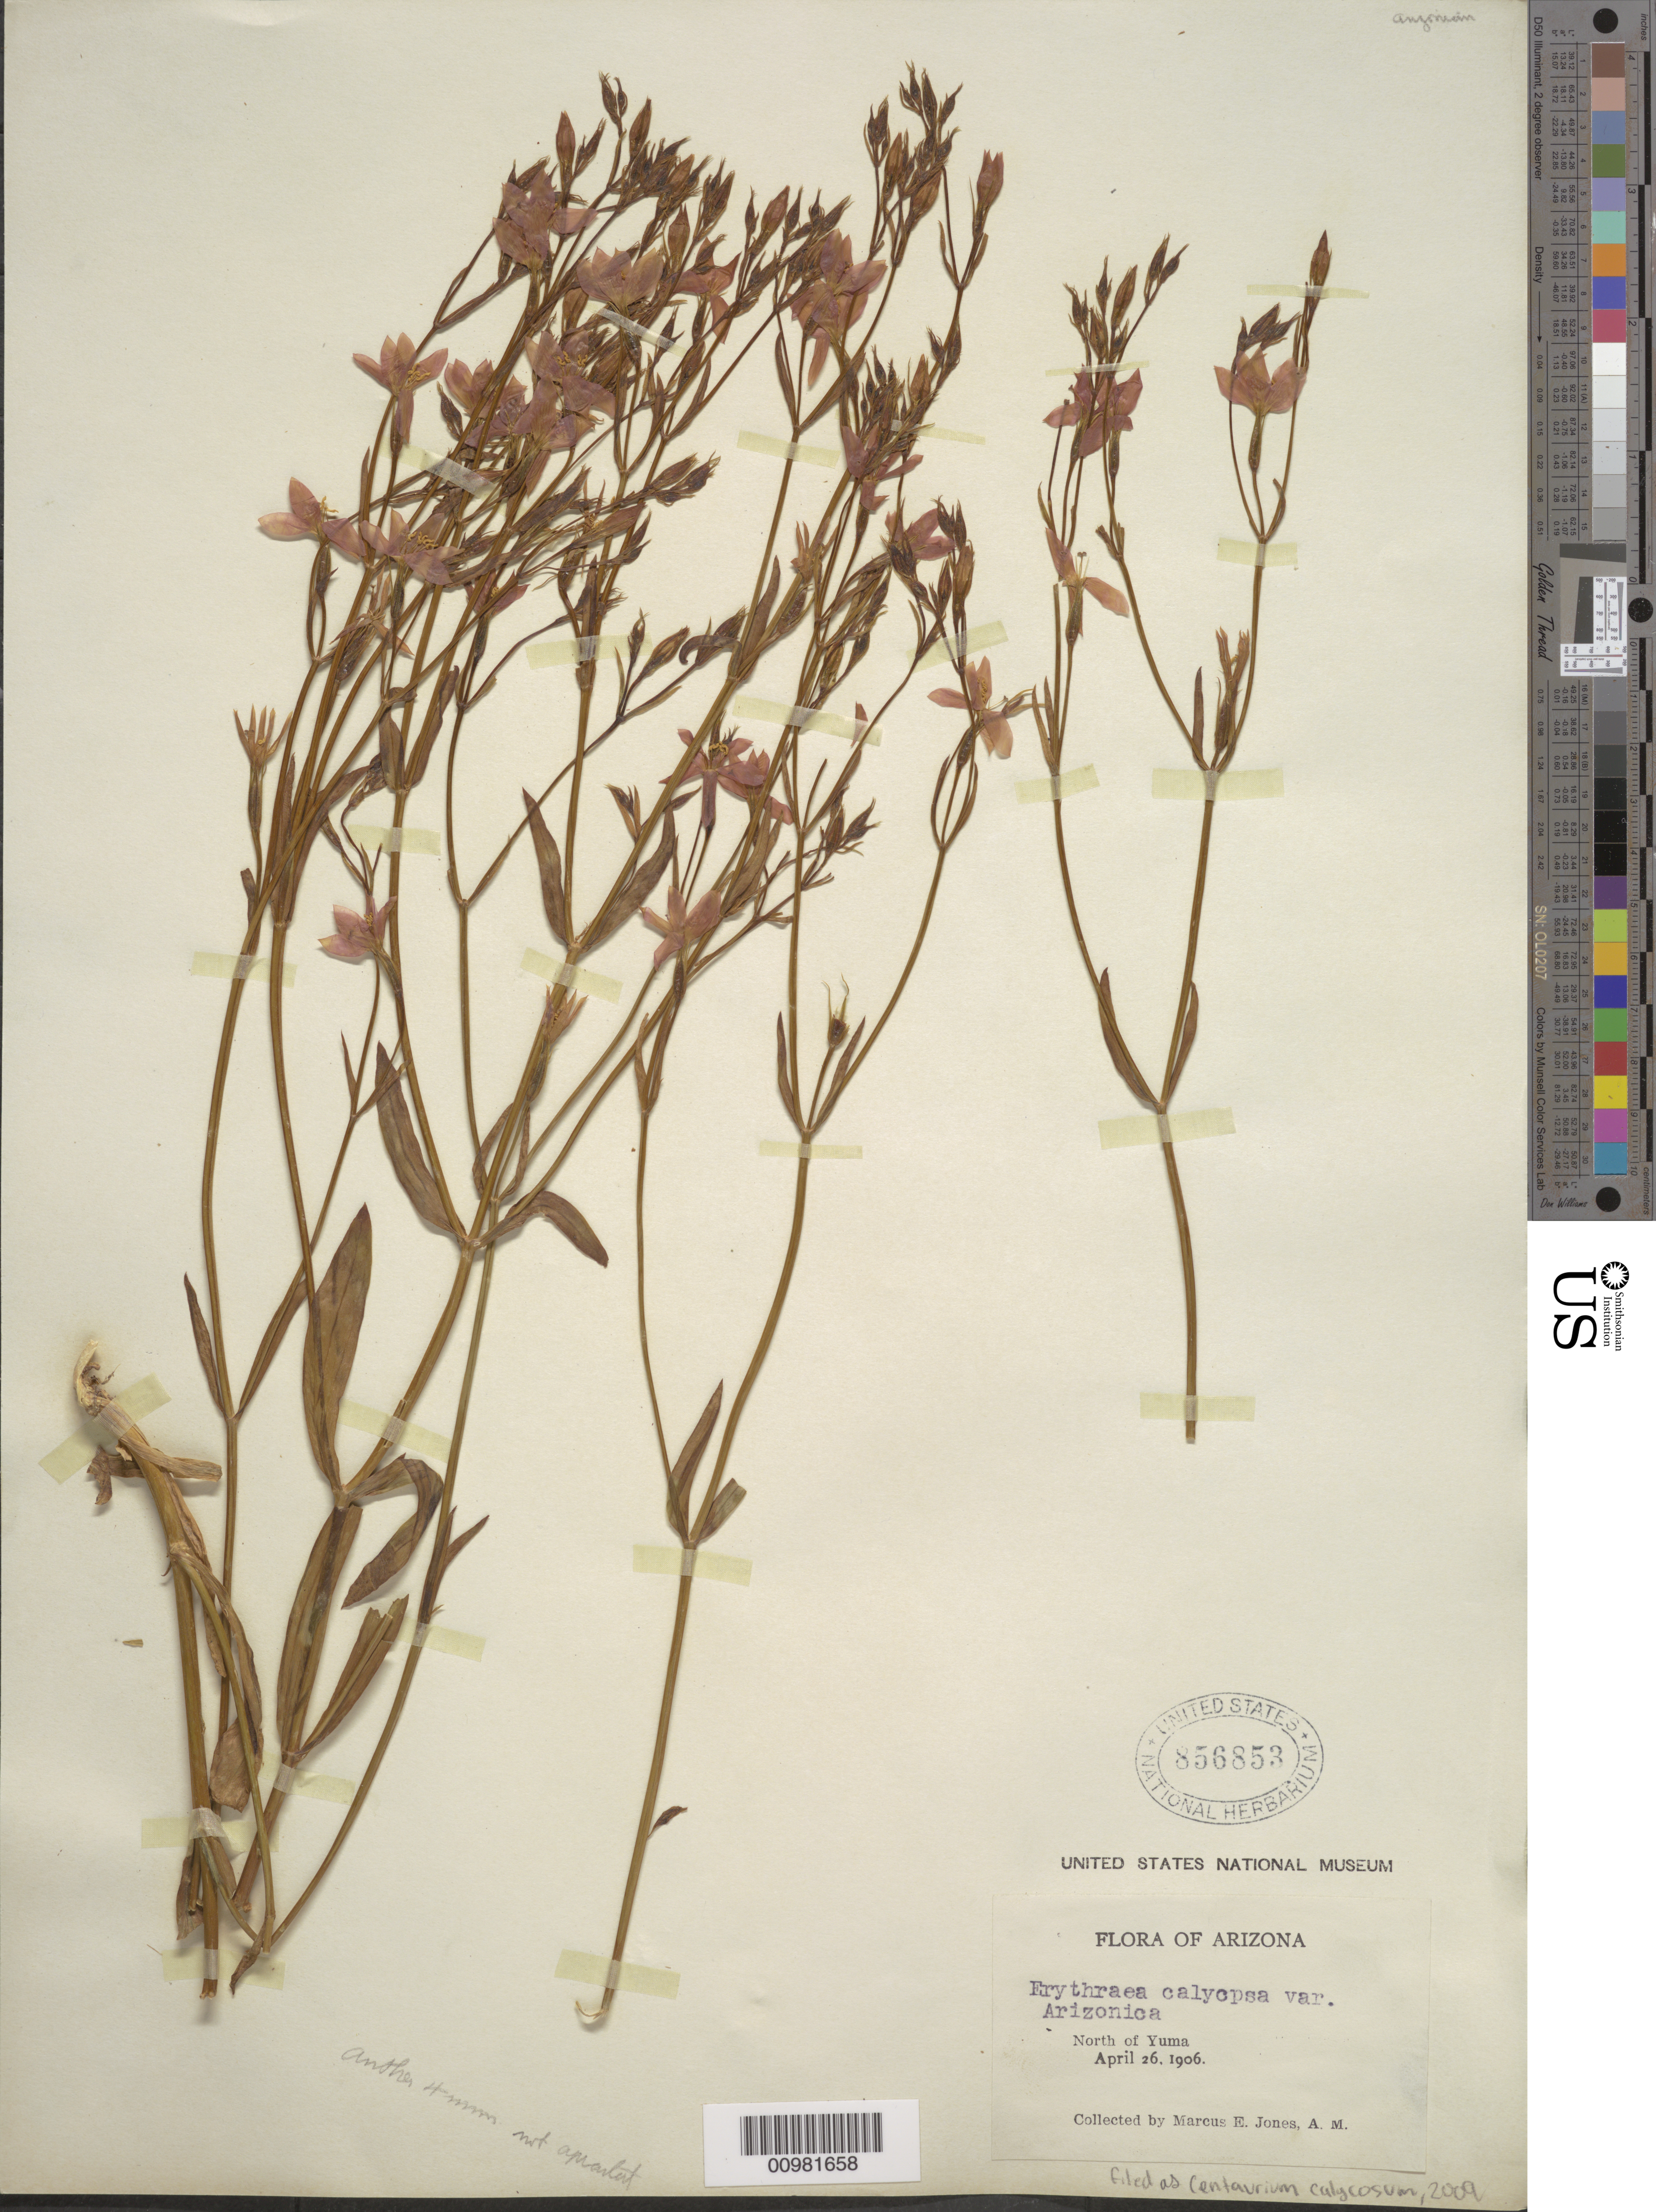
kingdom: Plantae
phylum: Tracheophyta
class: Magnoliopsida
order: Gentianales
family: Gentianaceae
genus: Centaurium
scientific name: Centaurium calycosum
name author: (Buckley) Buckley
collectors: M. E. Jones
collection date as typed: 26 Apr 1906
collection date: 1906-04-26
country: United States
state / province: Arizona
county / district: Yuma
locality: N. of Yuma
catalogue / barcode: US 856853